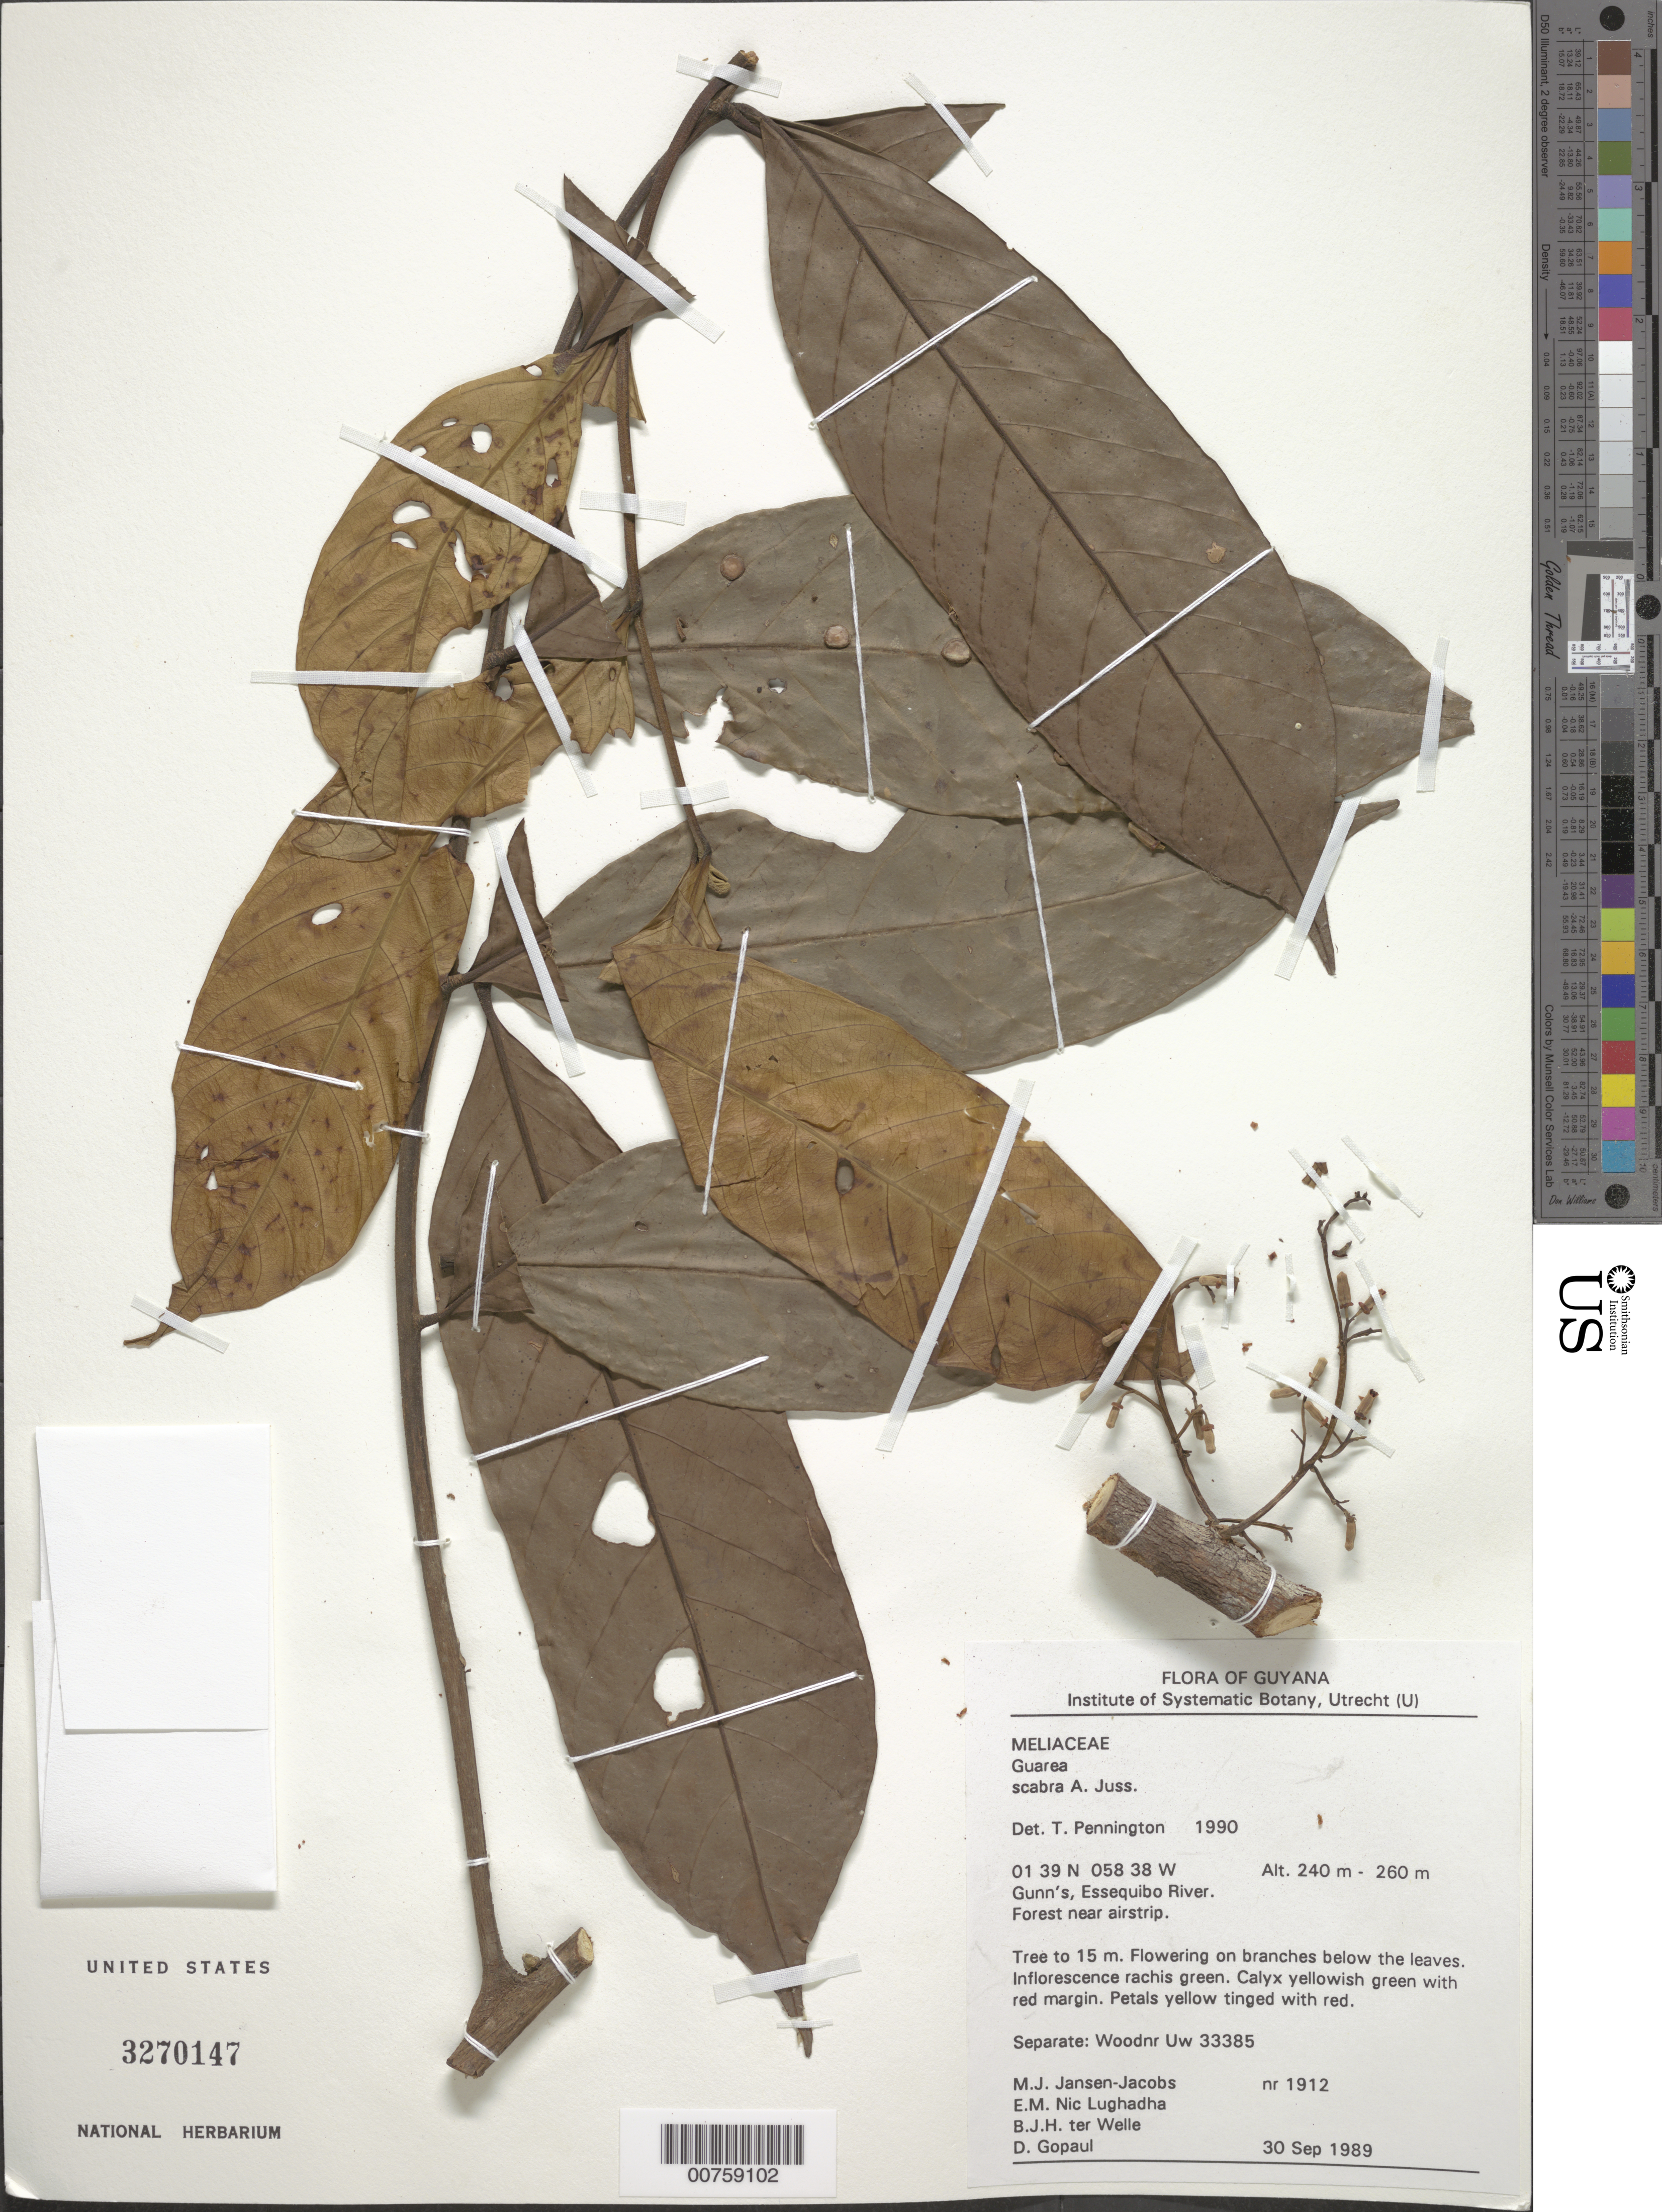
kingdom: Plantae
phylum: Tracheophyta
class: Magnoliopsida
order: Sapindales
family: Meliaceae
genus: Guarea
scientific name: Guarea scabra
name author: A. Juss.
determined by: Pennington, T. D., (K)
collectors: M. J. Jansen-Jacobs, E. Nic Lughadha, B. Welle & D. Gopaul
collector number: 1912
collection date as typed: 30-Sep-89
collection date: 1989-09-30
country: Guyana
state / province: U. Takutu-U. Essequibo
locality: Gunn's, Essequibo River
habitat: Forest near airstrip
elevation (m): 240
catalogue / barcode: US 3270147